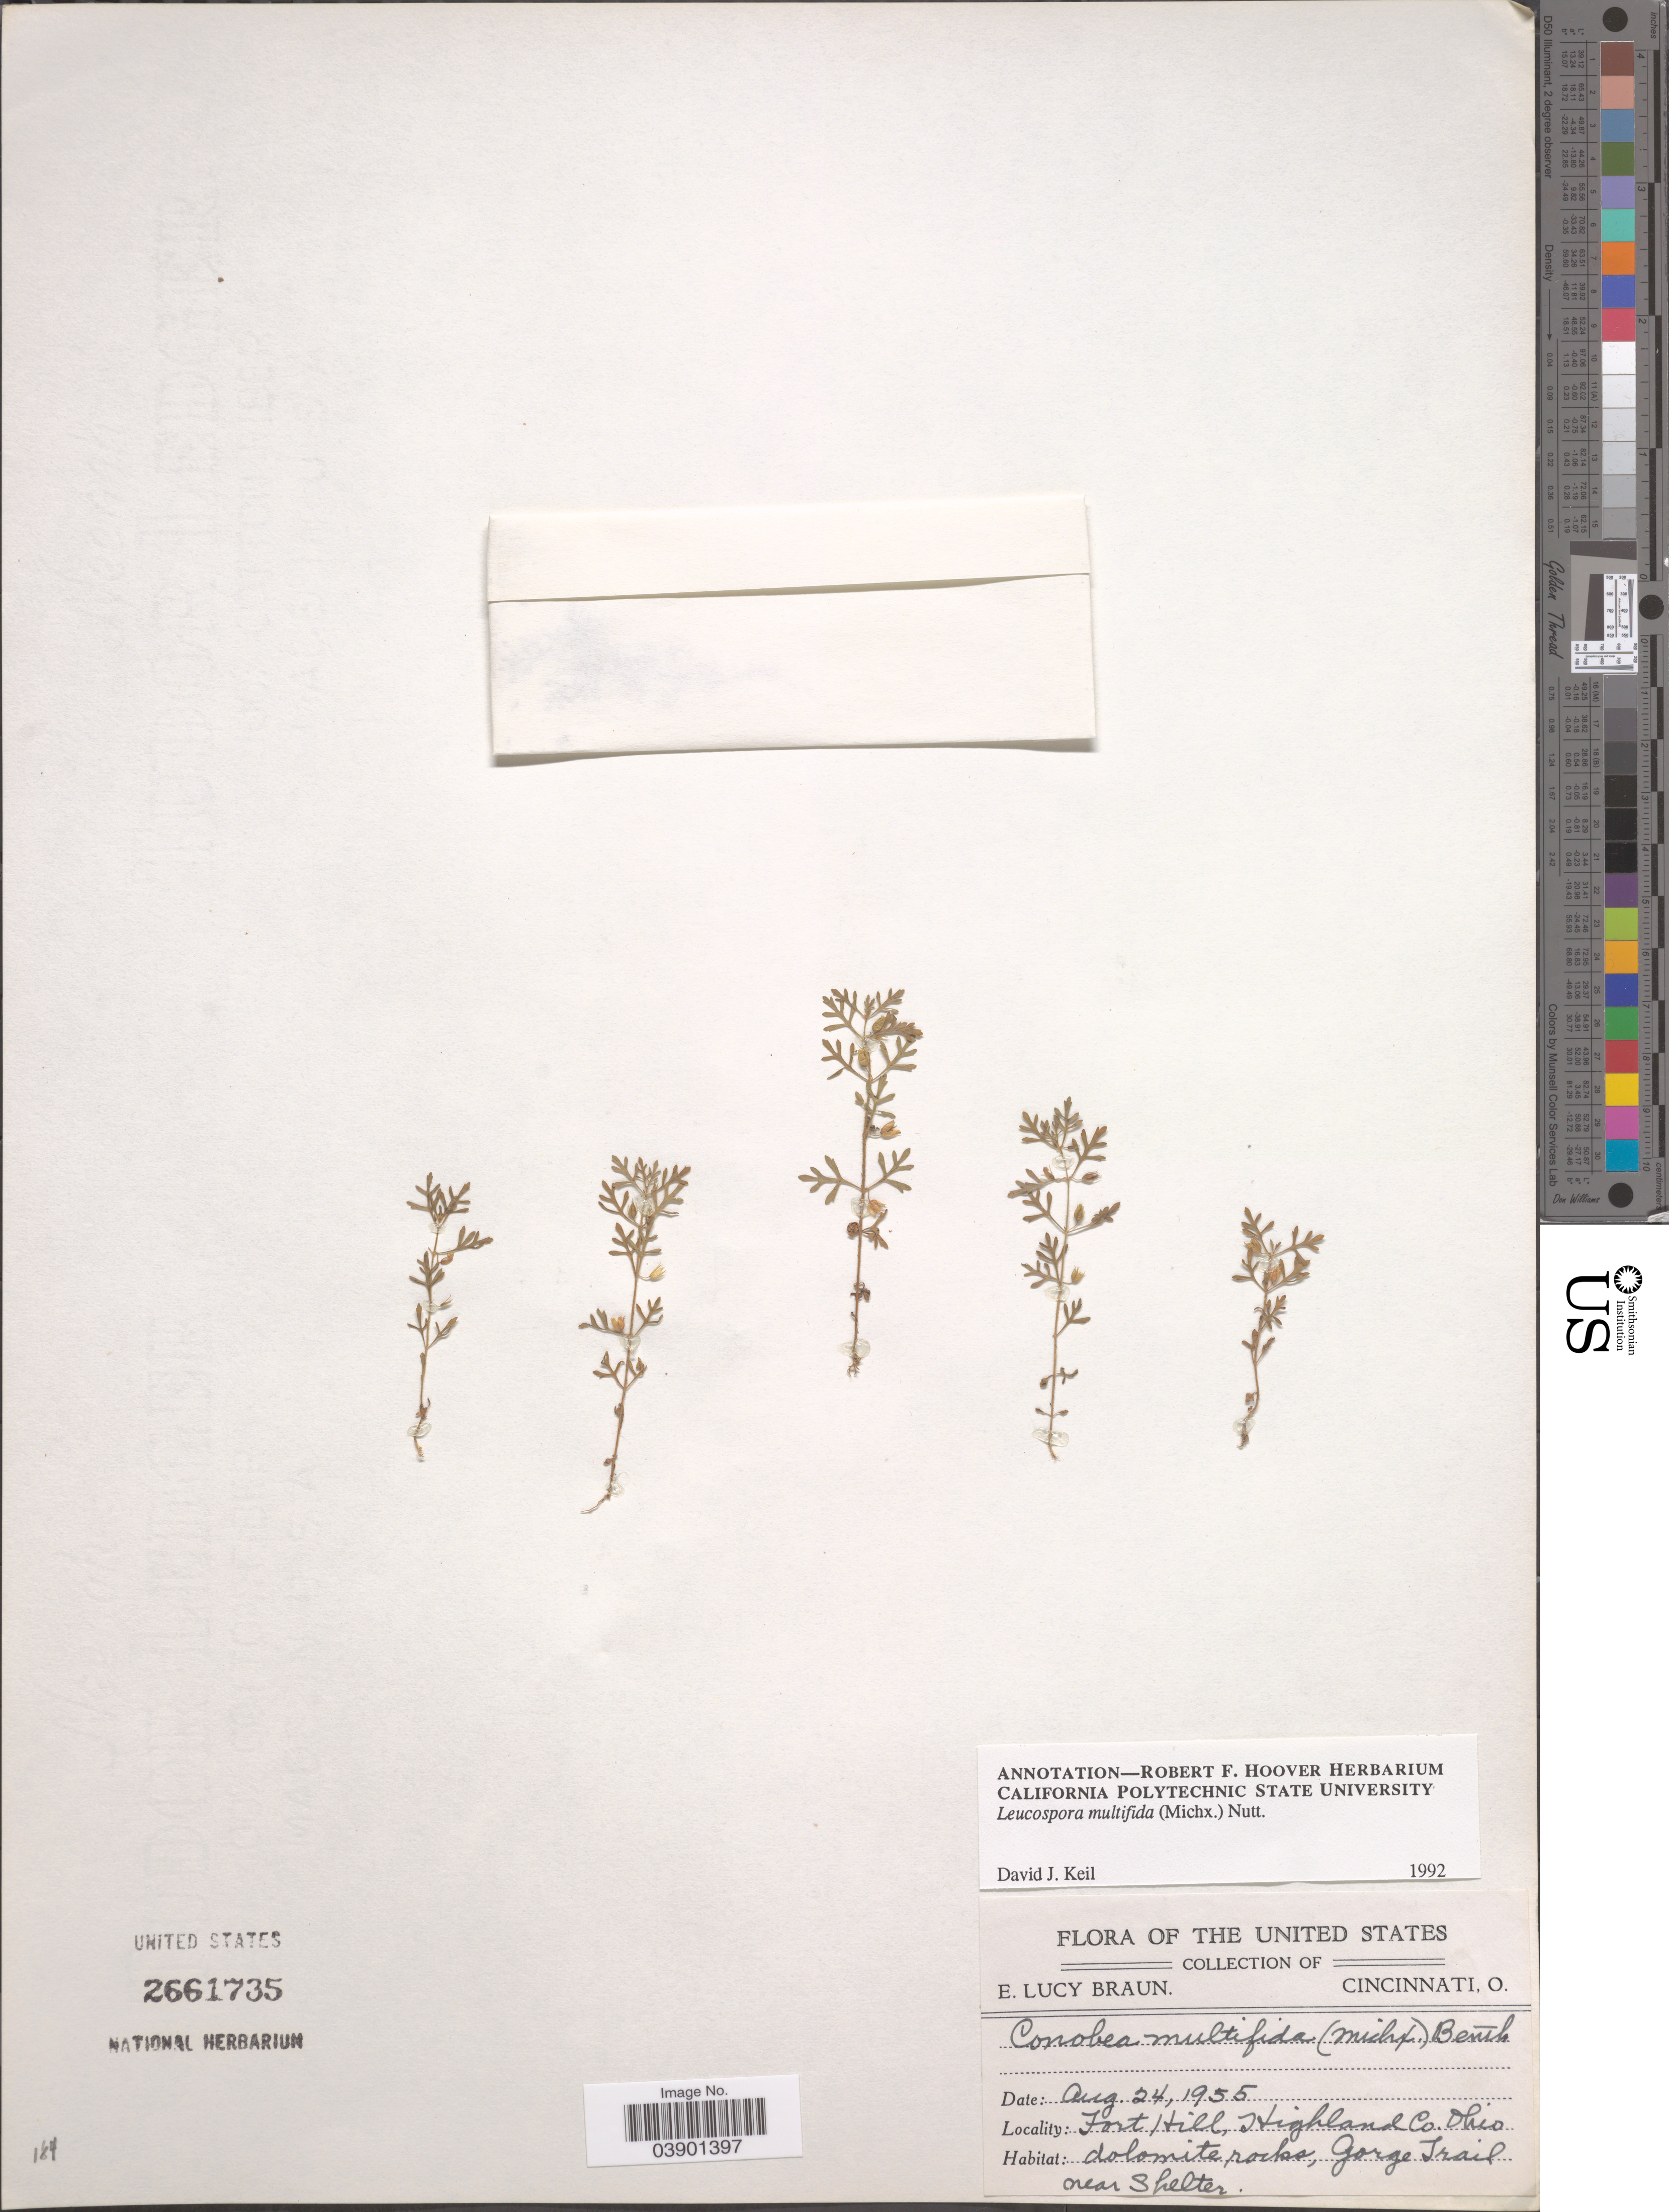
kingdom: Plantae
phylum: Tracheophyta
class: Magnoliopsida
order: Lamiales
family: Plantaginaceae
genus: Leucospora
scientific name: Leucospora multifida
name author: (Michx.) Nutt.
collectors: E. L. Braun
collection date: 1955-08-24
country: United States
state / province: Ohio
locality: Fort Hill, Highland Co. Gorge Trail near Shelter.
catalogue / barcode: US 2661735